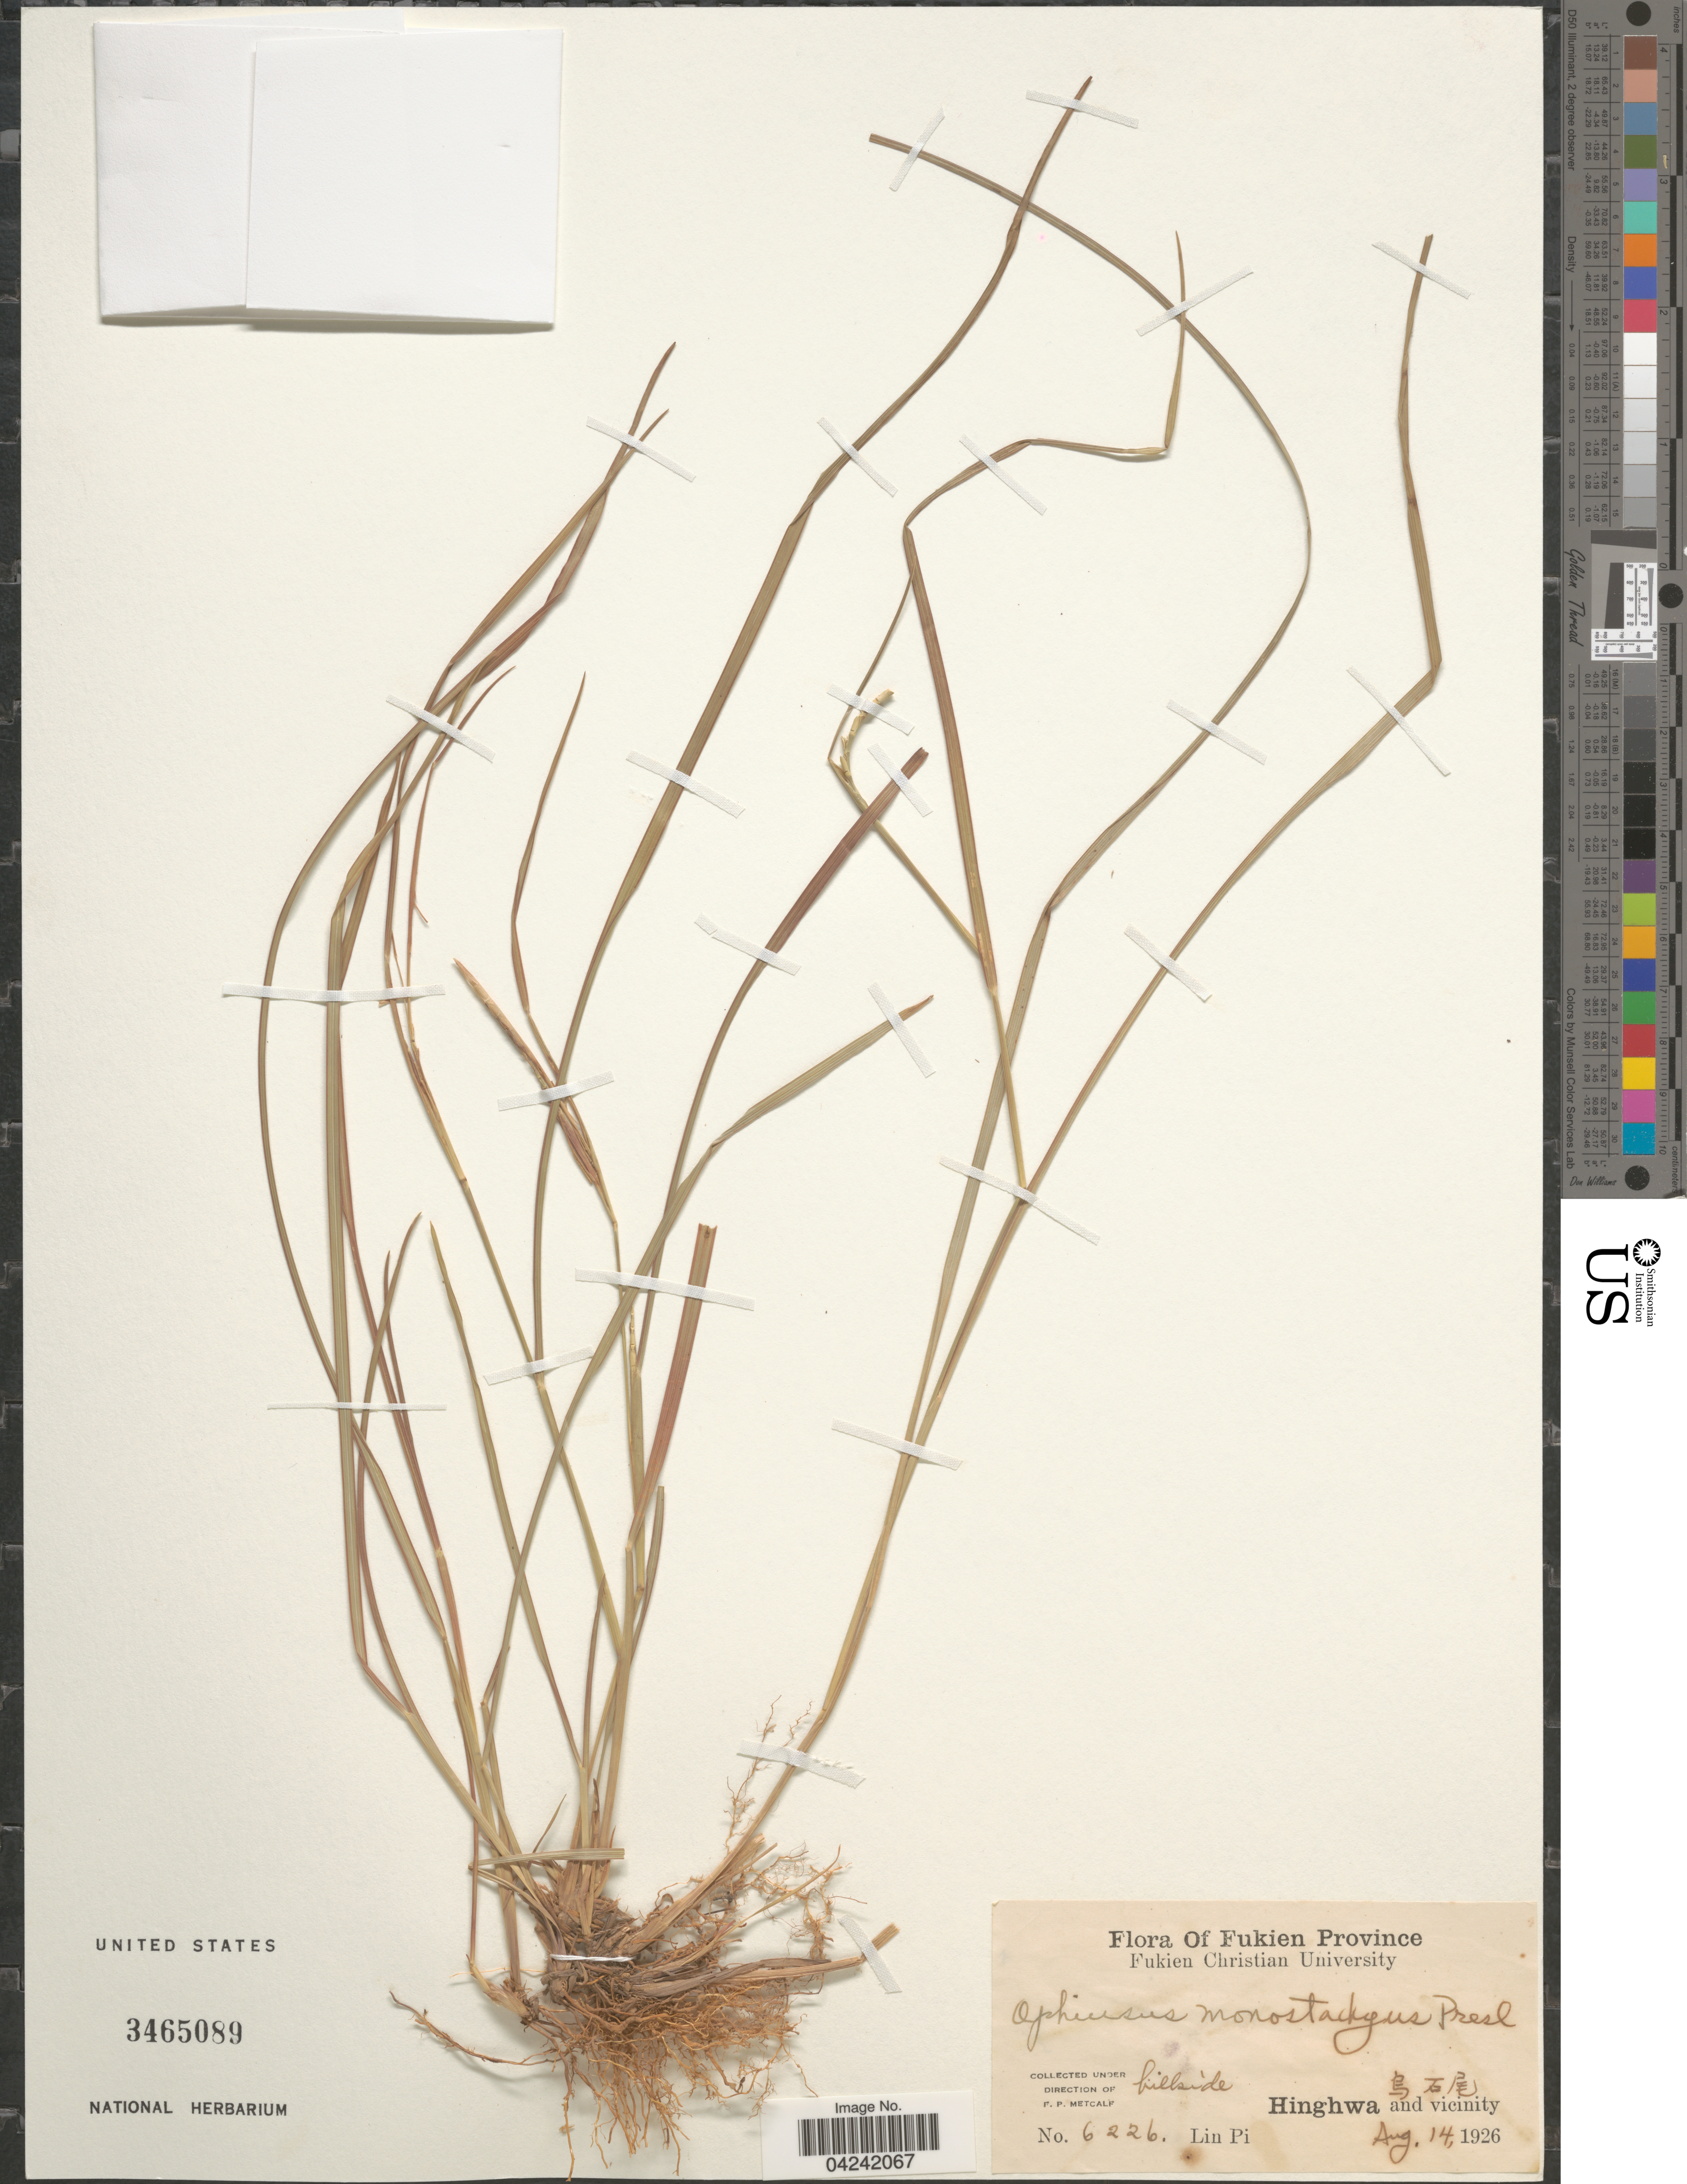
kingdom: Plantae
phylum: Tracheophyta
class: Liliopsida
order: Poales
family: Poaceae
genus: Mnesithea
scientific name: Mnesithea laevis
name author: (Retz.) Kunth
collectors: L. Pi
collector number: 6226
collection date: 1926-08-14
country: China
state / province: Fujian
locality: Hinghwa and vicinity.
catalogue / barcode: US 3465089